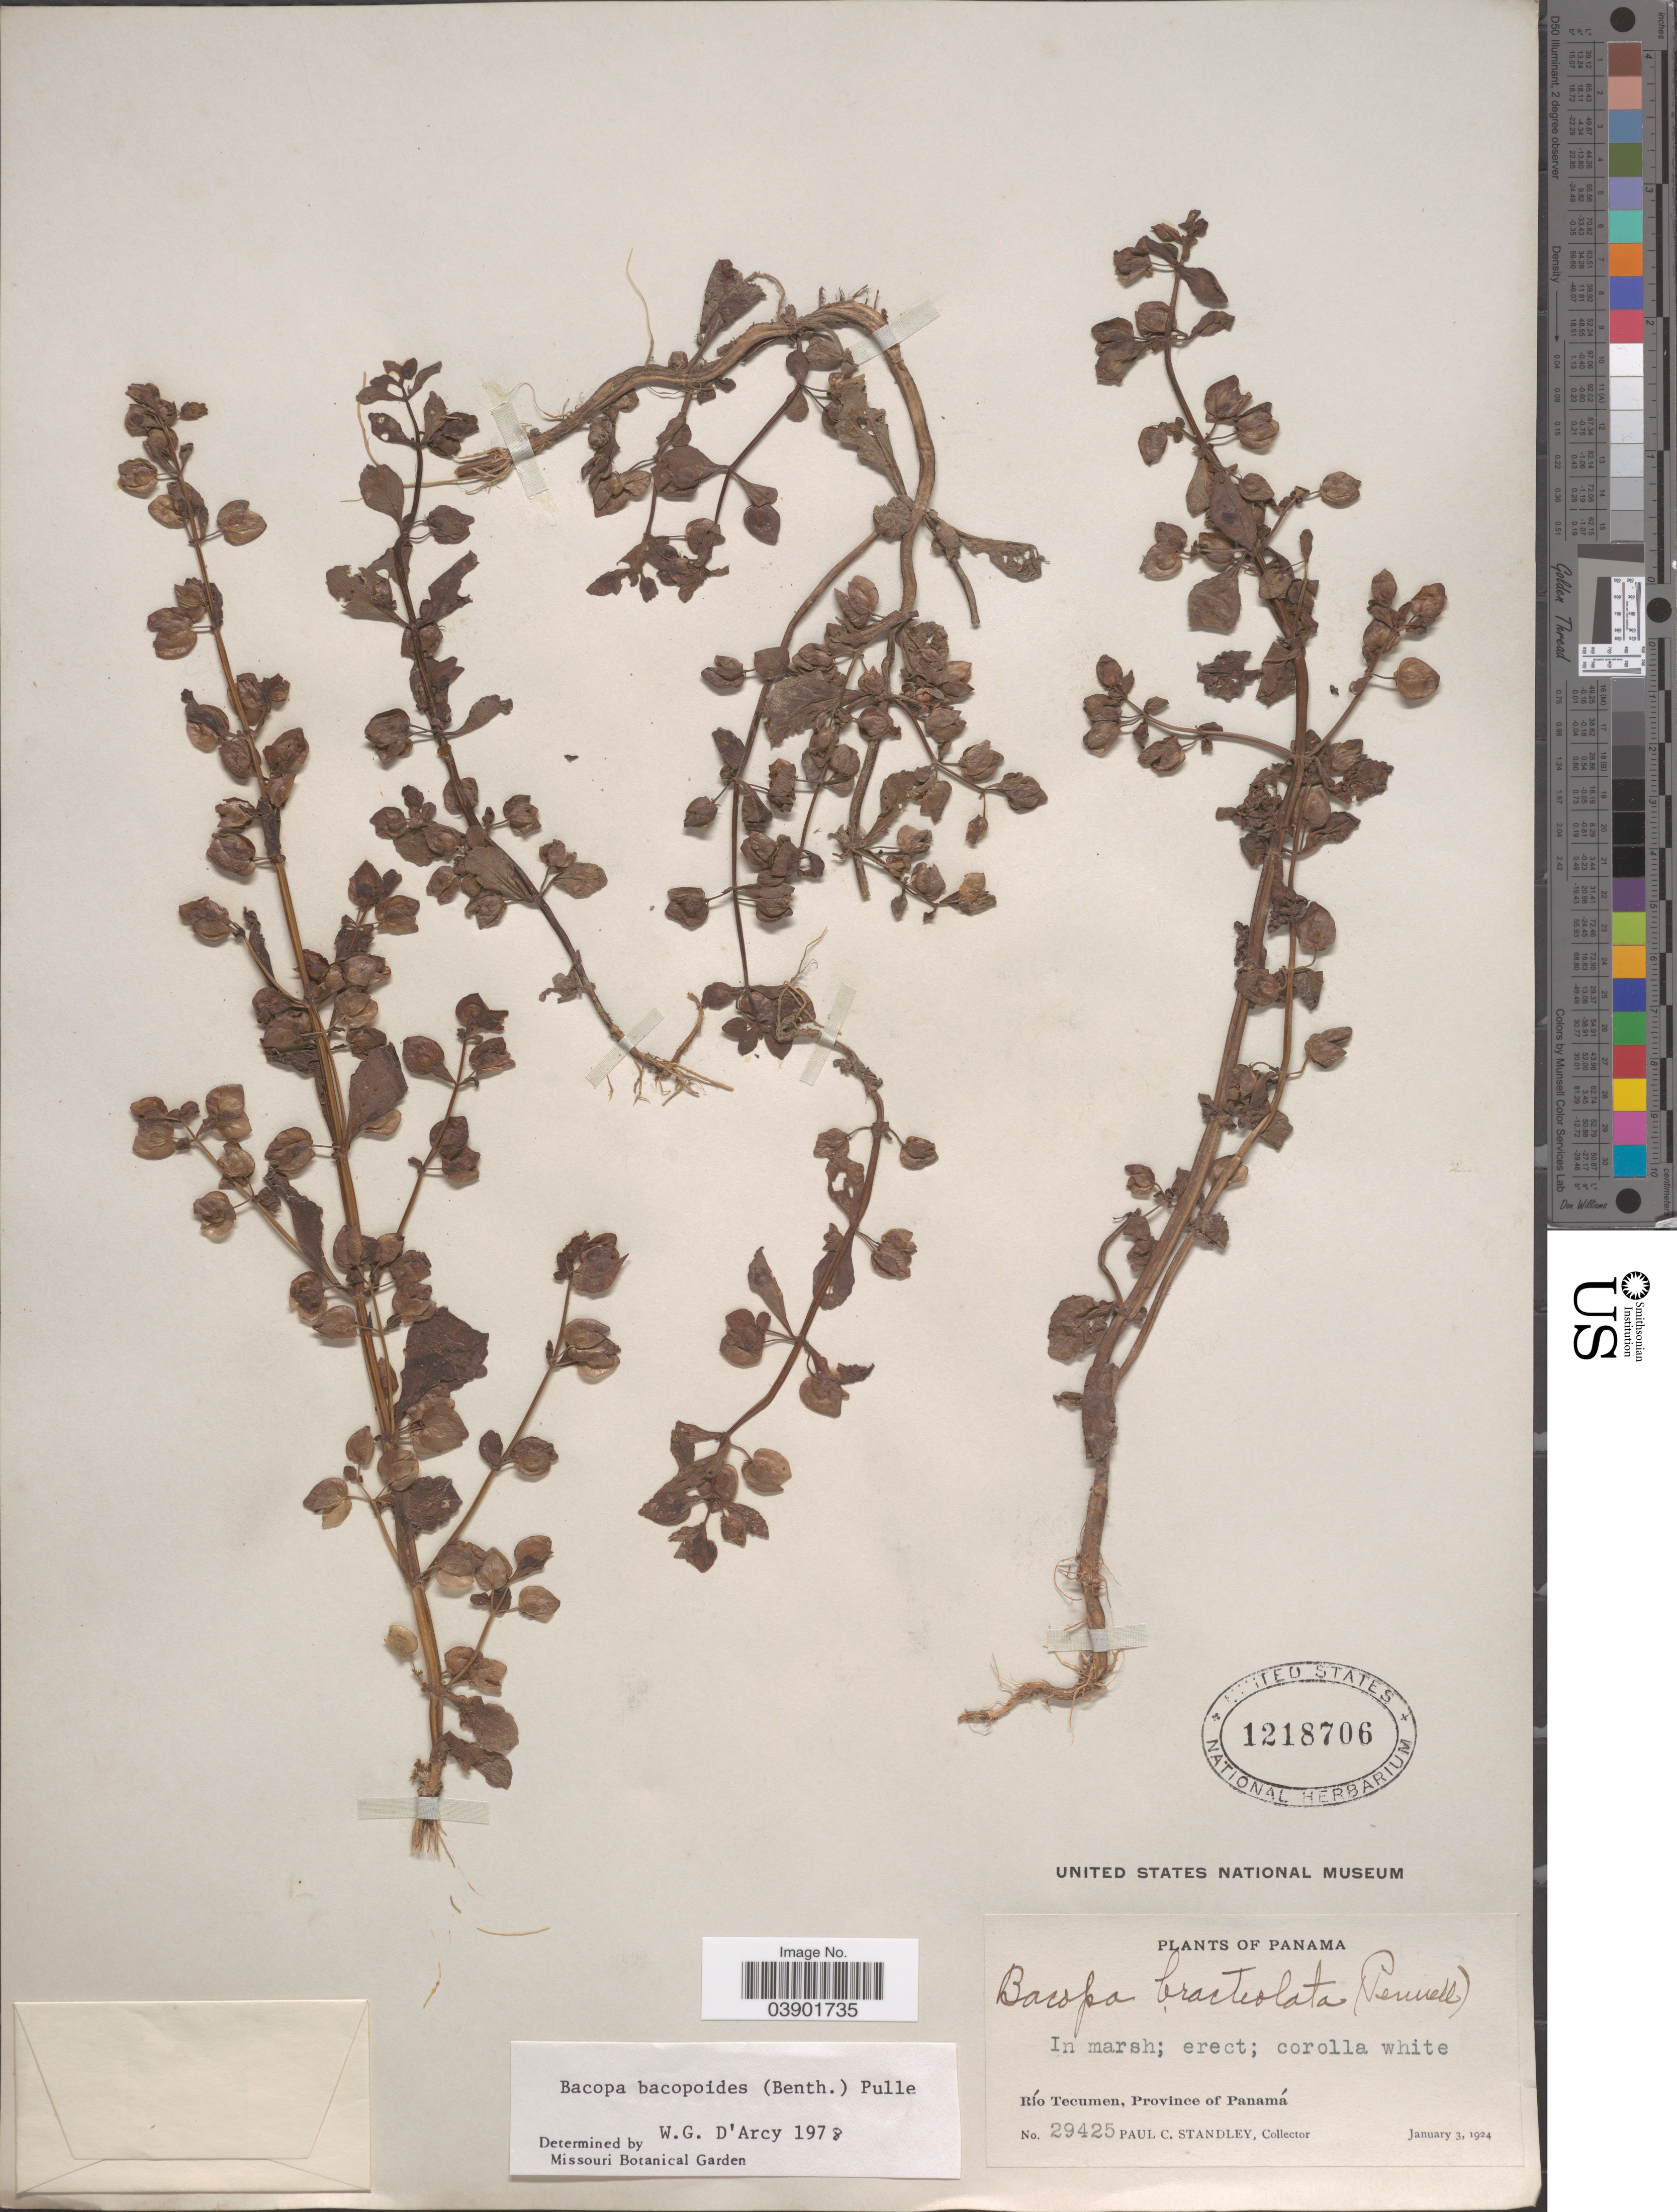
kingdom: Plantae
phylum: Tracheophyta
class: Magnoliopsida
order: Lamiales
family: Plantaginaceae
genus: Bacopa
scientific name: Bacopa bacopoides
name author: (Benth.) Pulle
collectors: P. C. Standley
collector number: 29425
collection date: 1924-01-03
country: Panama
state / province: Panamá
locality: Río Tecumen.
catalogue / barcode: US 1218706